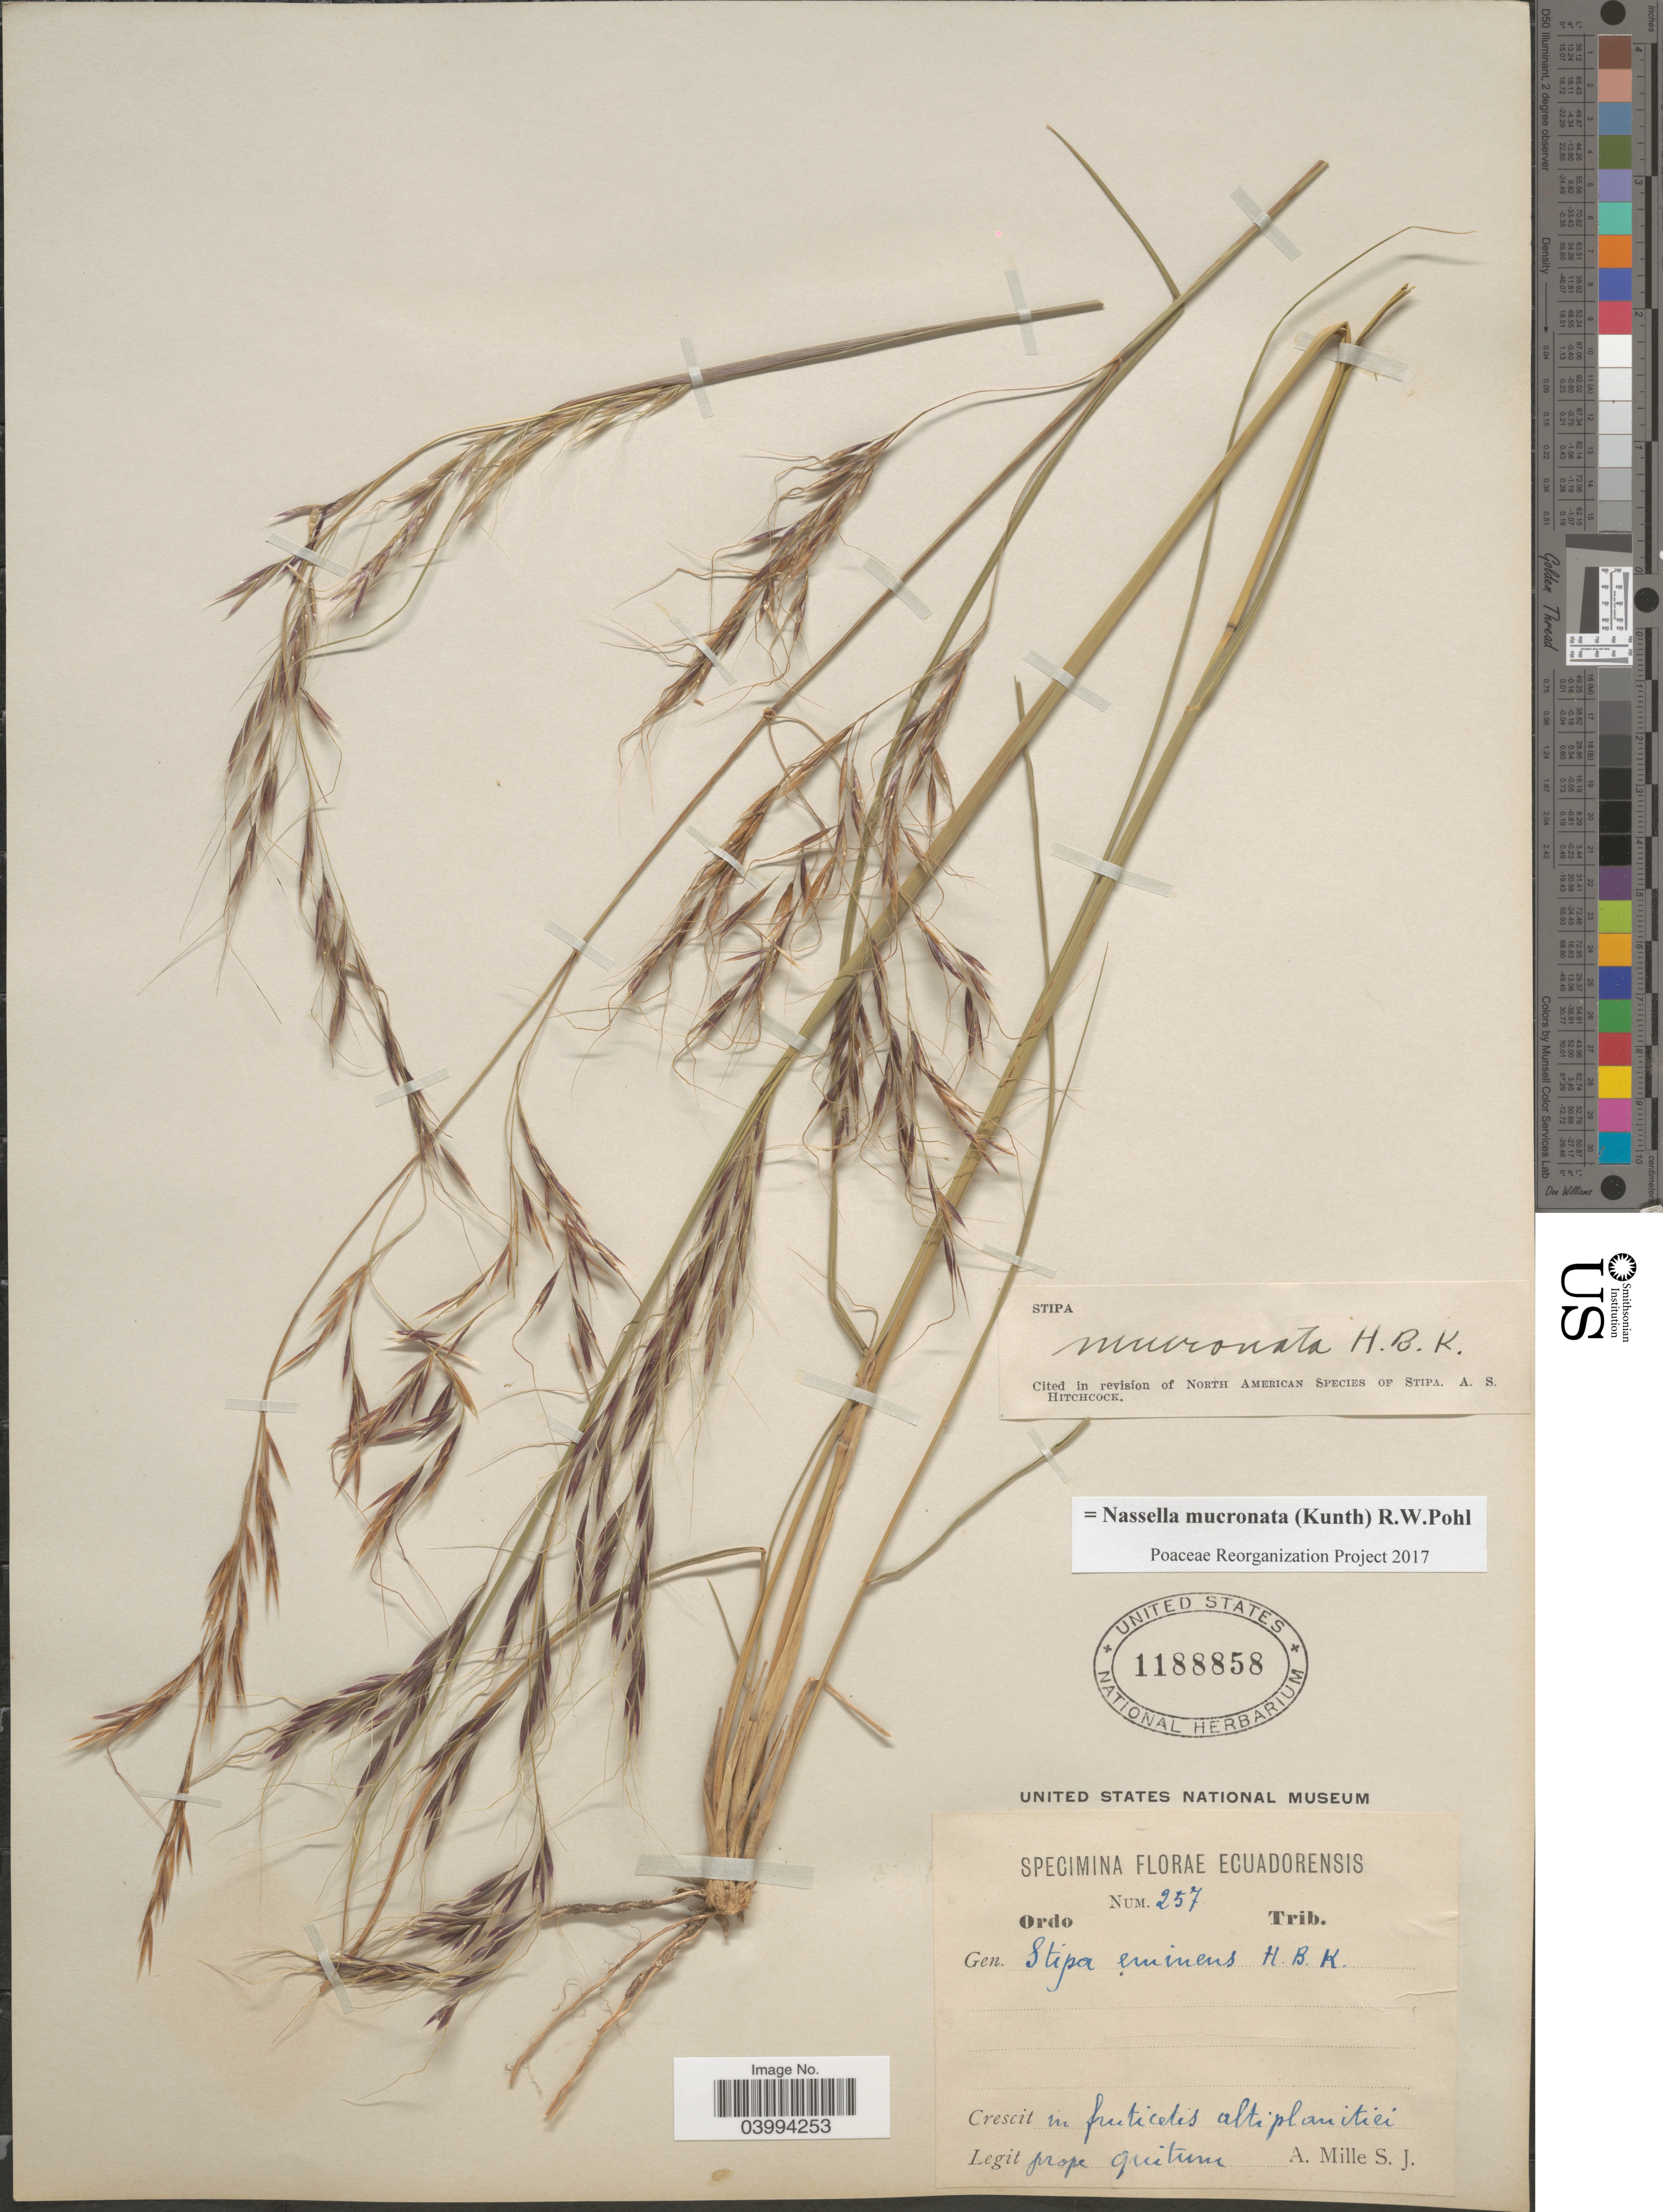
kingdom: Plantae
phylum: Tracheophyta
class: Liliopsida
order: Poales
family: Poaceae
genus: Nassella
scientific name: Nassella mucronata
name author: (Kunth) R.W. Pohl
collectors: A. Mille S.J.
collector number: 257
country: Ecuador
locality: Crescit in fruticitis altiplanitici, prope quitum.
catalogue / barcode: US 1188858